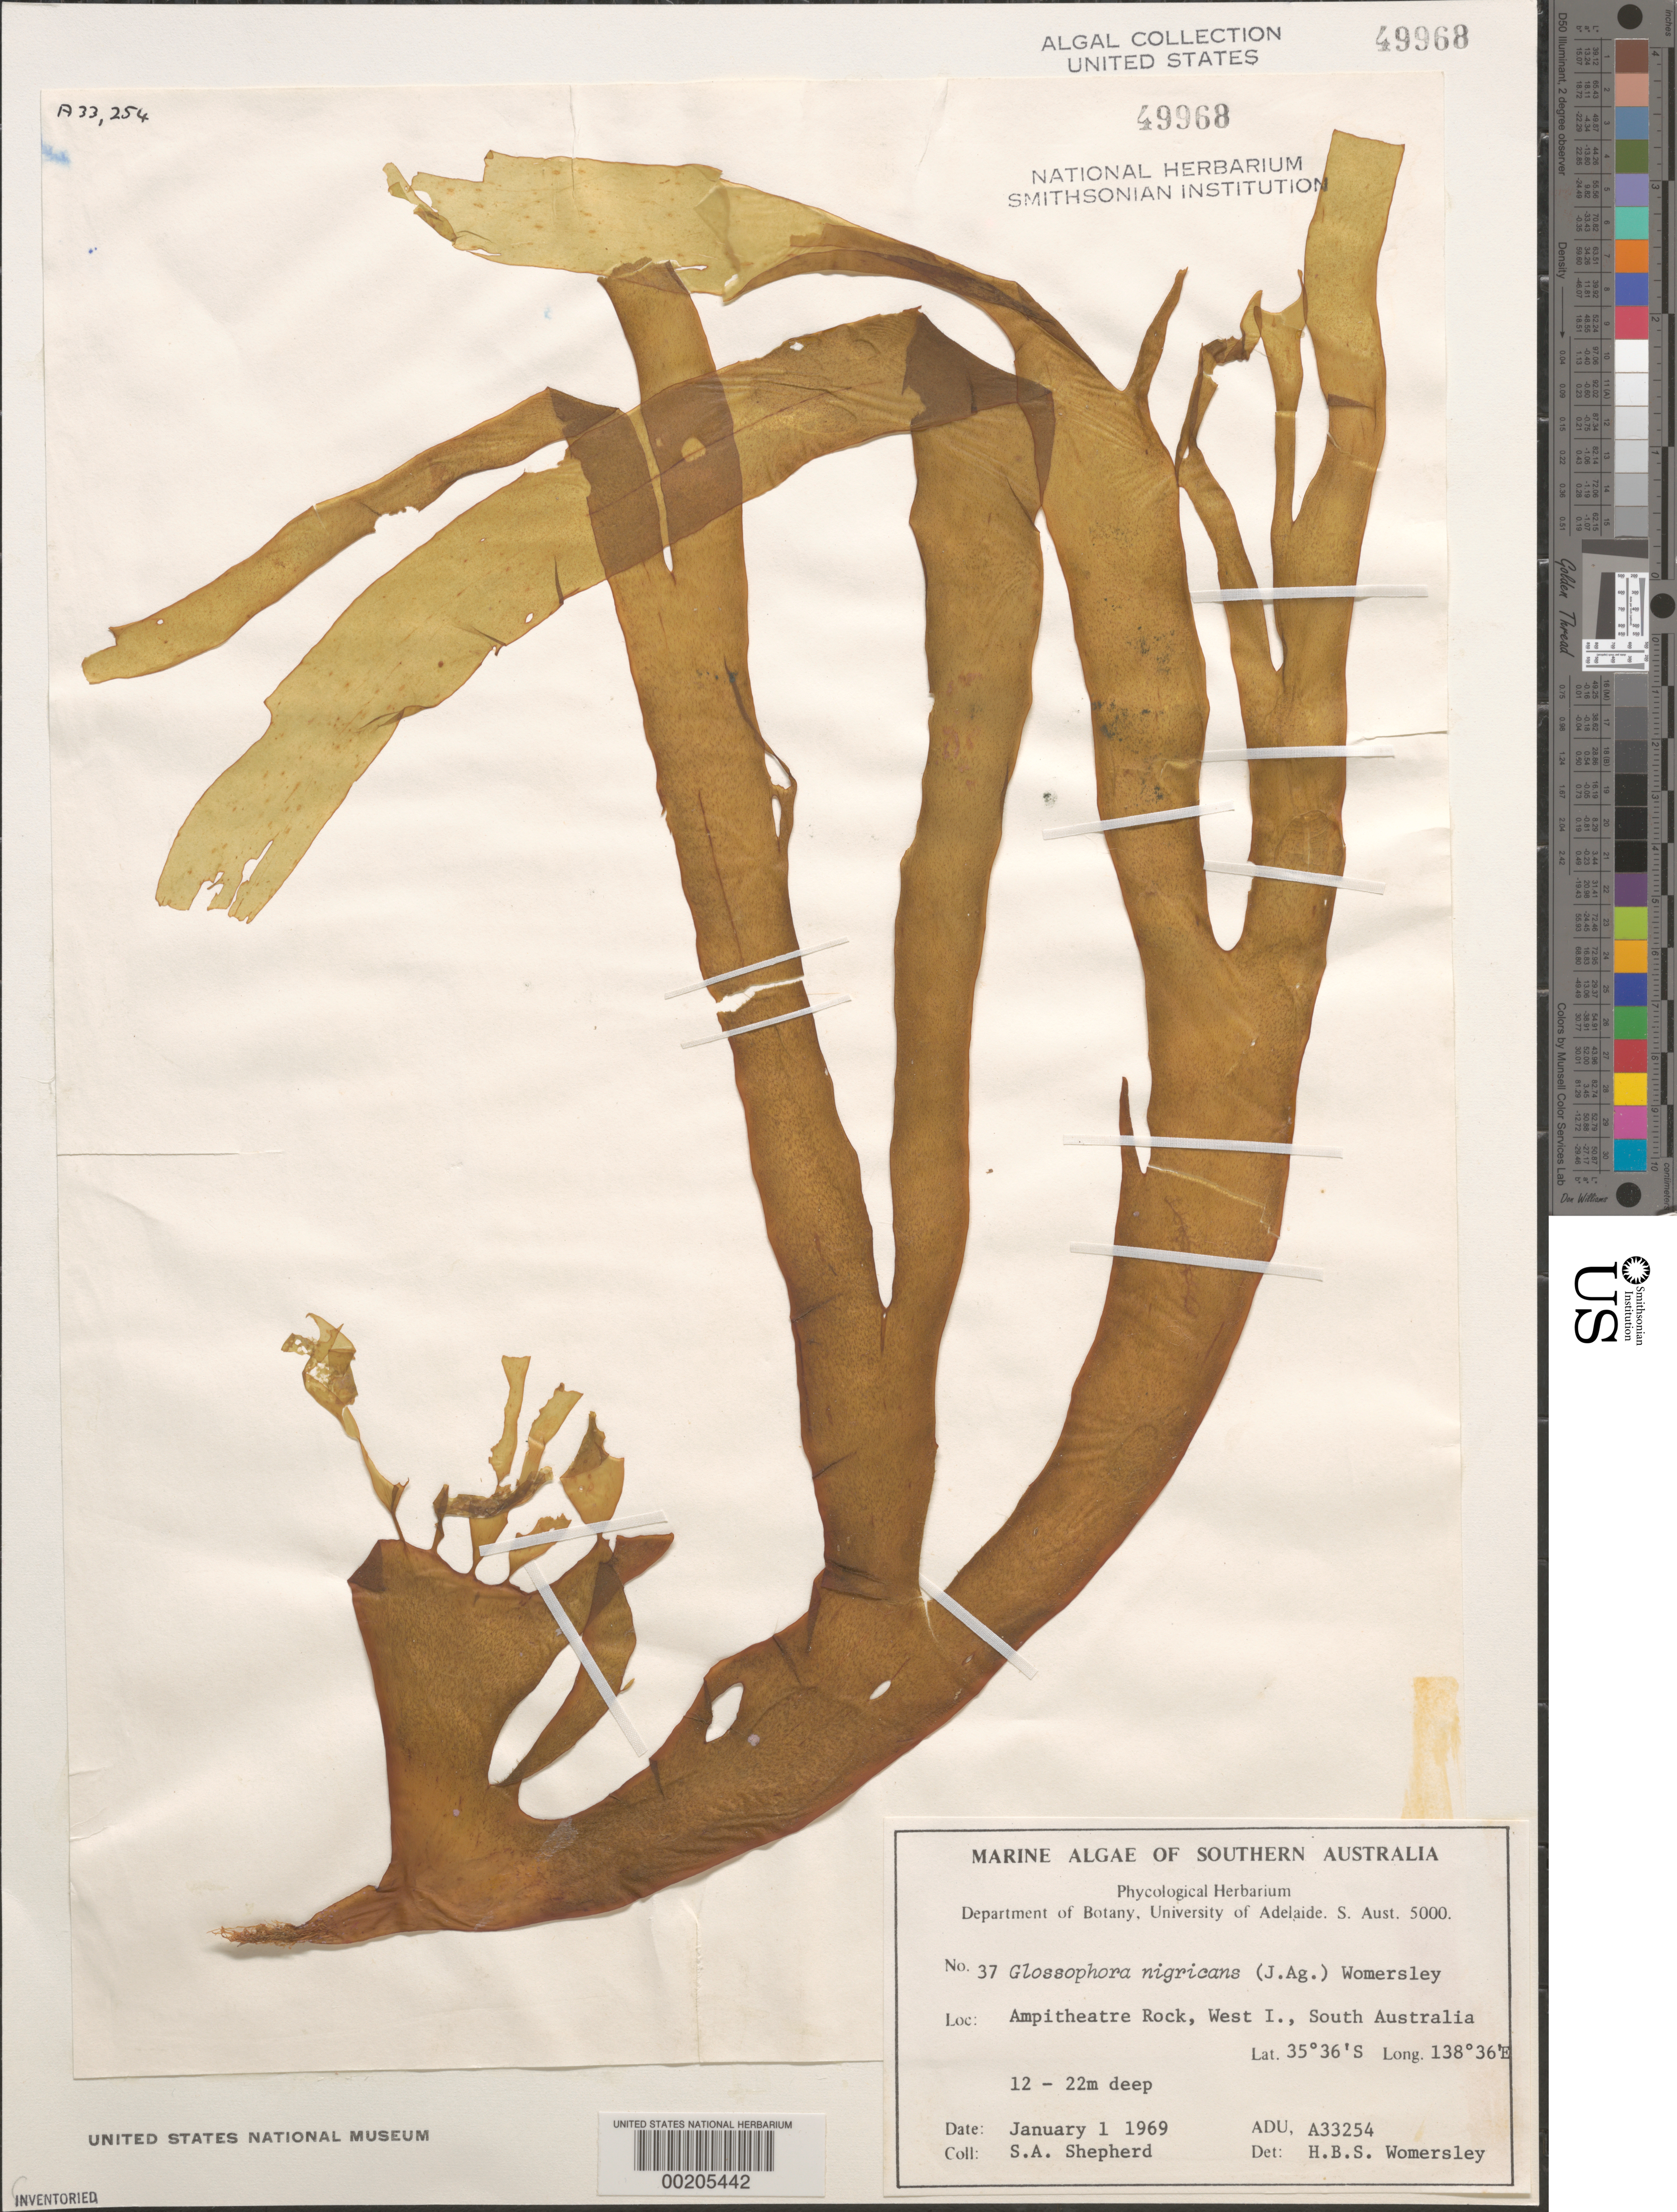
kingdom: Chromista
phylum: Ochrophyta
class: Phaeophyceae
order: Dictyotales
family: Dictyotaceae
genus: Dictyota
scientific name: Dictyota nigricans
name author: J. Agardh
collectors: S. Shepherd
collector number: ADU A33254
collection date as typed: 01 Jan 1969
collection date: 1969-01-01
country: Australia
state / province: South Australia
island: West Island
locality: Ampitheatre Rock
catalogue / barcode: US 49968